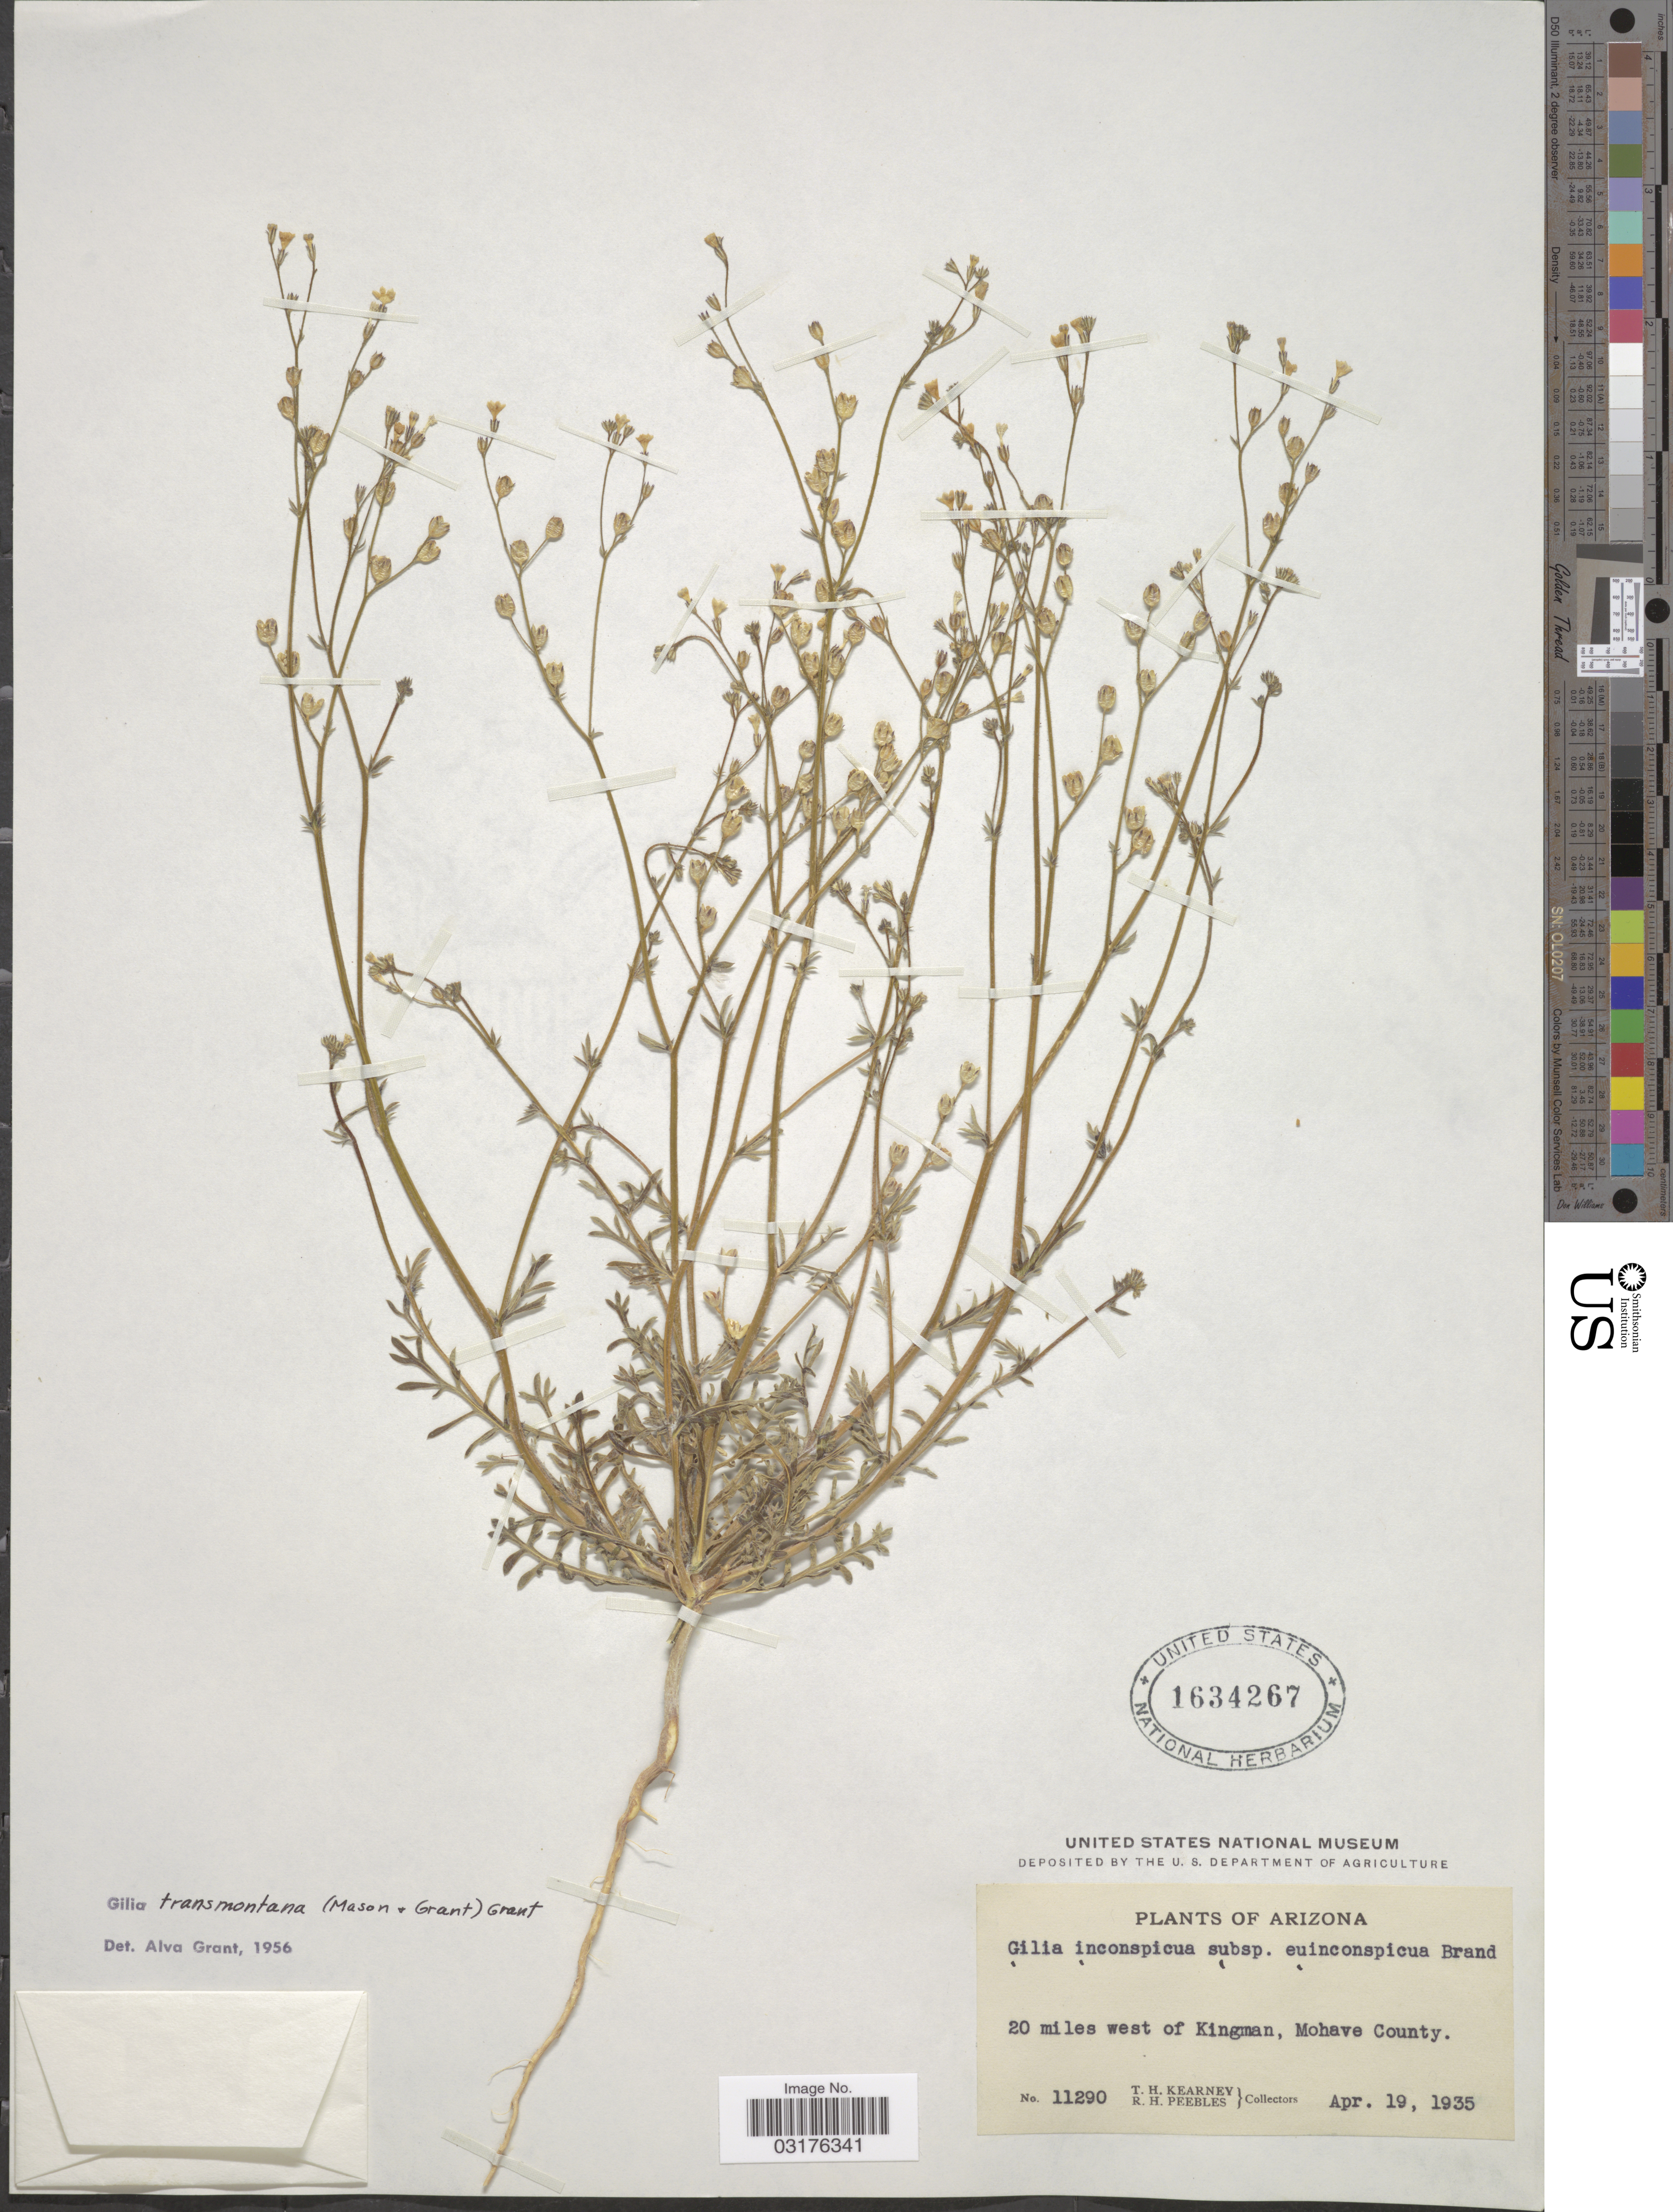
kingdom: Plantae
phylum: Tracheophyta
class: Magnoliopsida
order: Ericales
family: Polemoniaceae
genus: Gilia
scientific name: Gilia transmontana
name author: (H. Mason & A.D. Grant) A.D. Grant & V.E. Grant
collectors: T. H. Kearney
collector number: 11290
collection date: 1935-04-19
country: United States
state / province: Arizona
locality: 20 miles west of Kingman, Mohave County.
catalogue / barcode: US 1634267